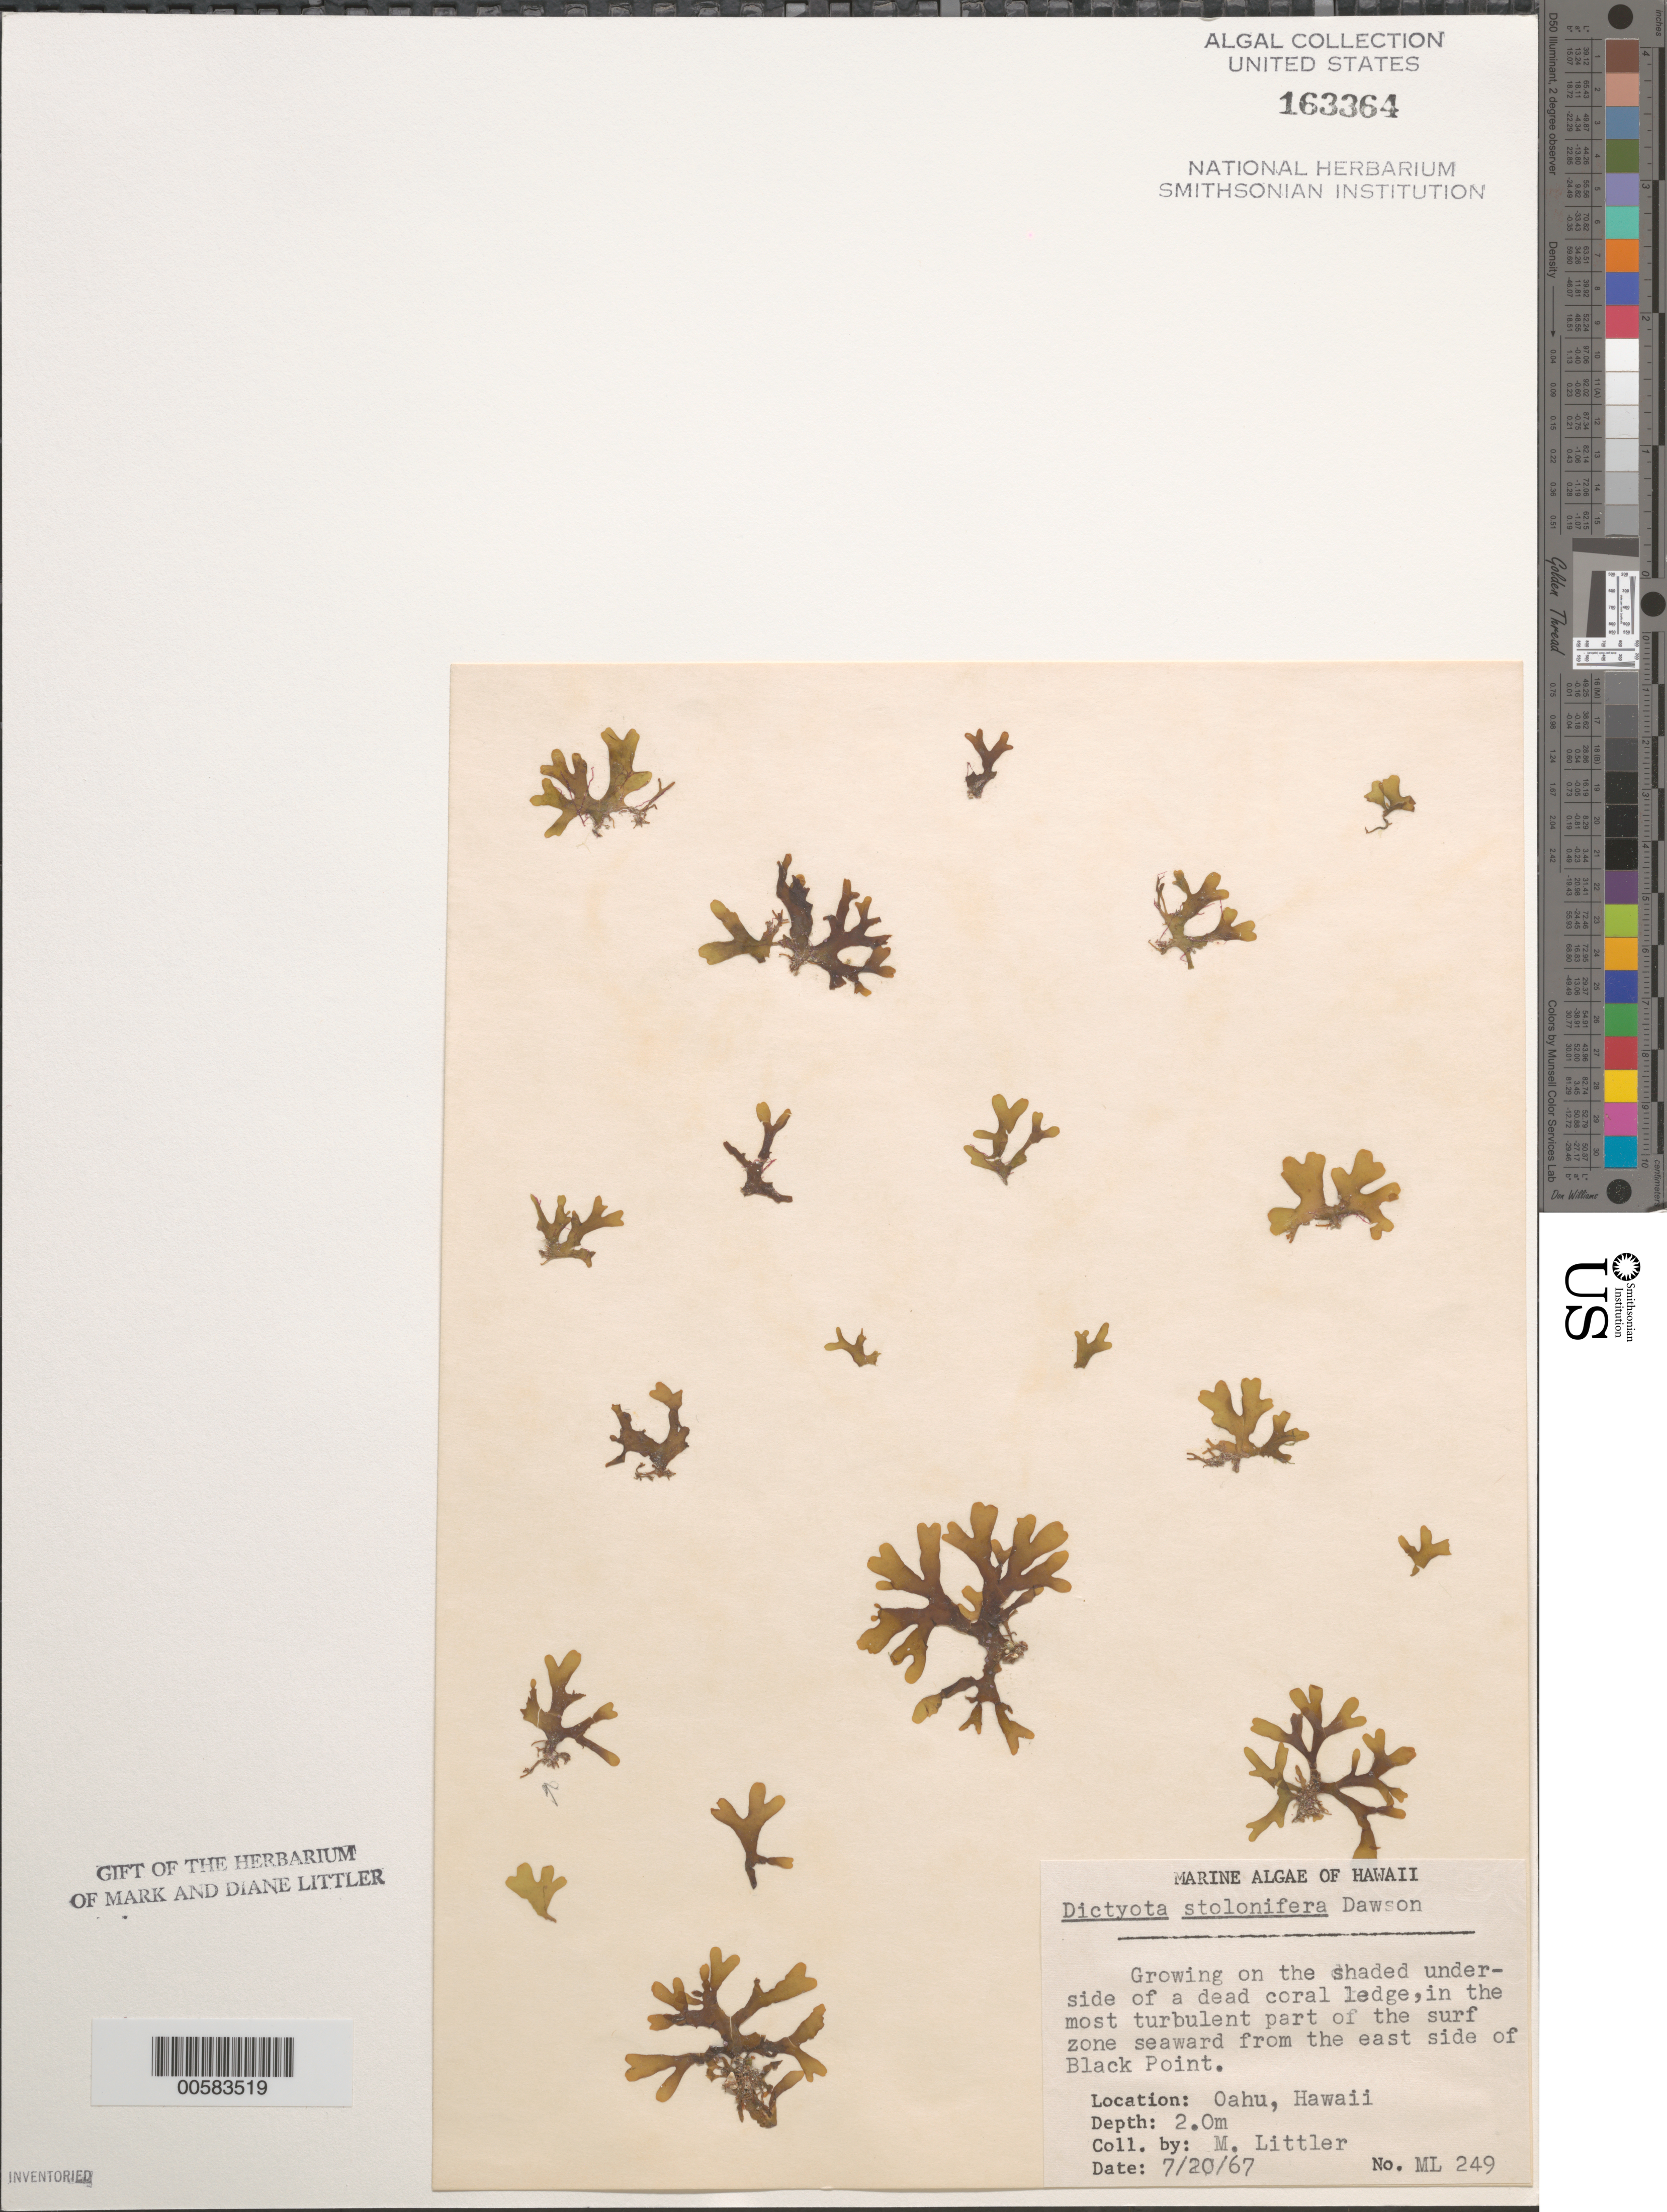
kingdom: Chromista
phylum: Ochrophyta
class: Phaeophyceae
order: Dictyotales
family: Dictyotaceae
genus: Dictyota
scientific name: Dictyota stolonifera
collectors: M. M. Littler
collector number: ML 249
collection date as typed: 20 Jul 1967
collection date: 1967-07-20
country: United States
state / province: Hawaii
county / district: Honolulu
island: Oahu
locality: Black Point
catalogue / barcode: US 163364